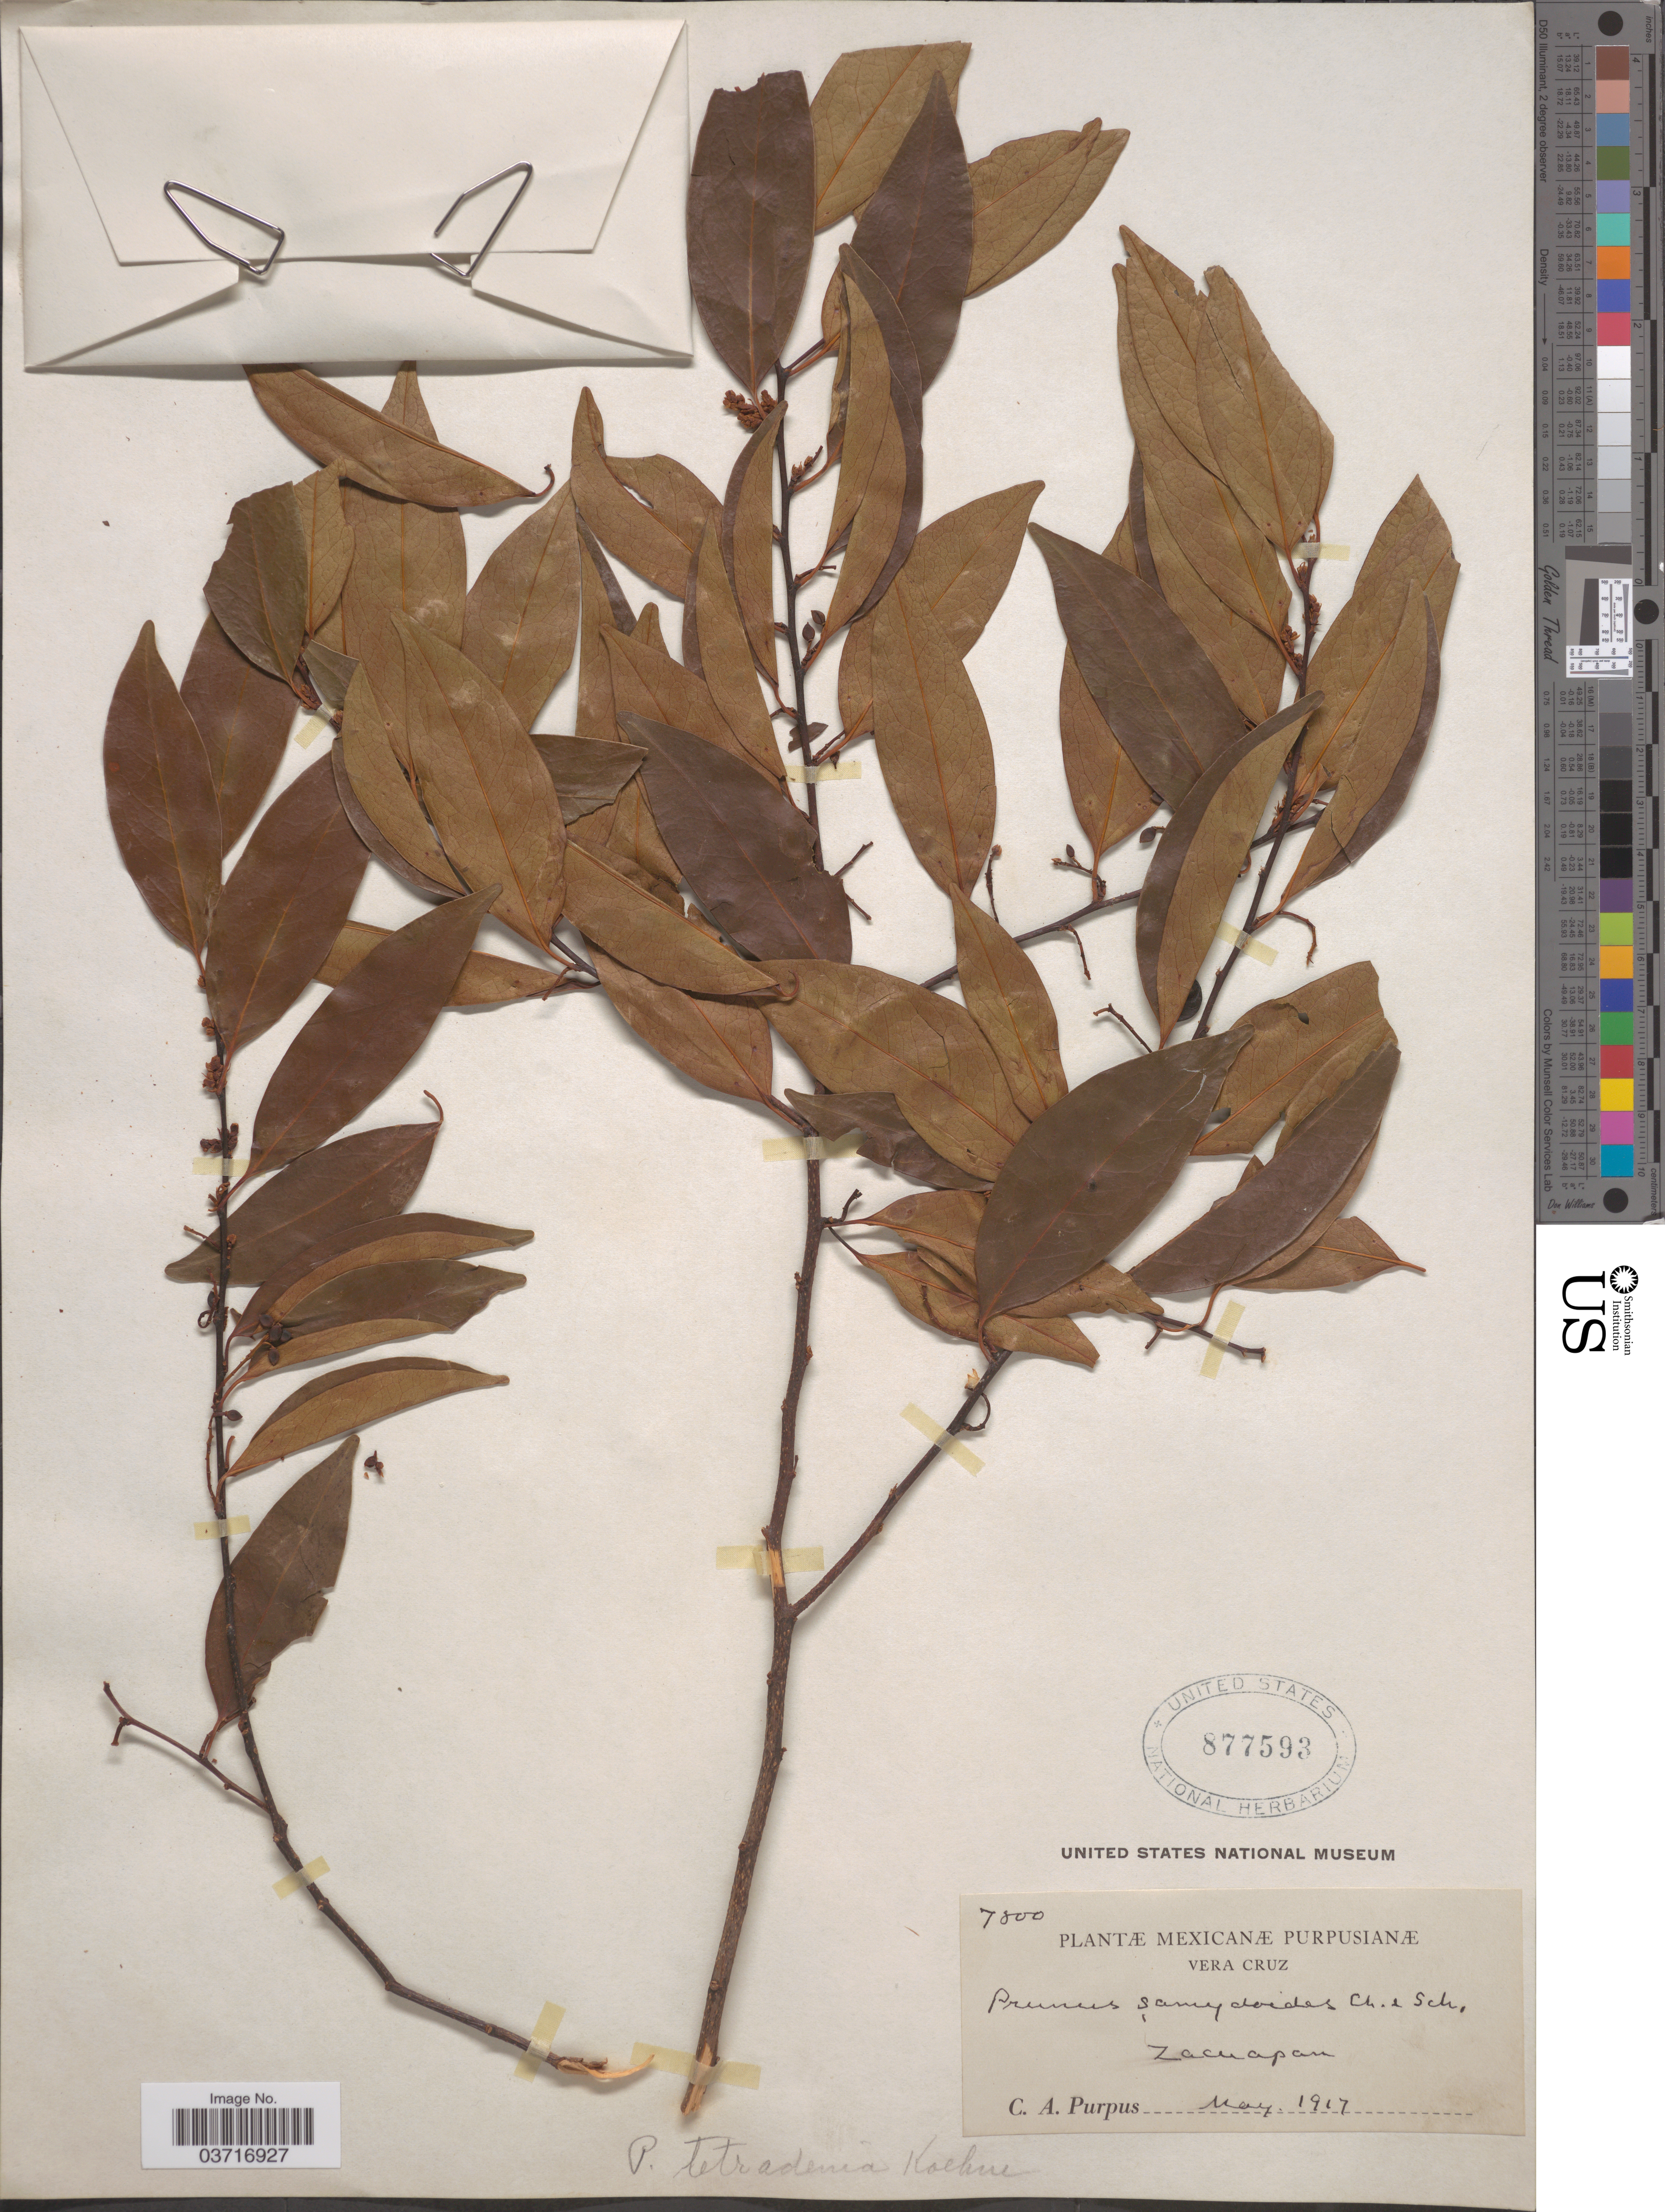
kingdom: Plantae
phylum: Tracheophyta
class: Magnoliopsida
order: Rosales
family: Rosaceae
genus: Prunus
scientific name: Prunus samydoides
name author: Schltdl.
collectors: C. A. Purpus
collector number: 7800*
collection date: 1917-05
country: Mexico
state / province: Veracruz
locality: Vera Cruz. Zacuapan.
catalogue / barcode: US 877593